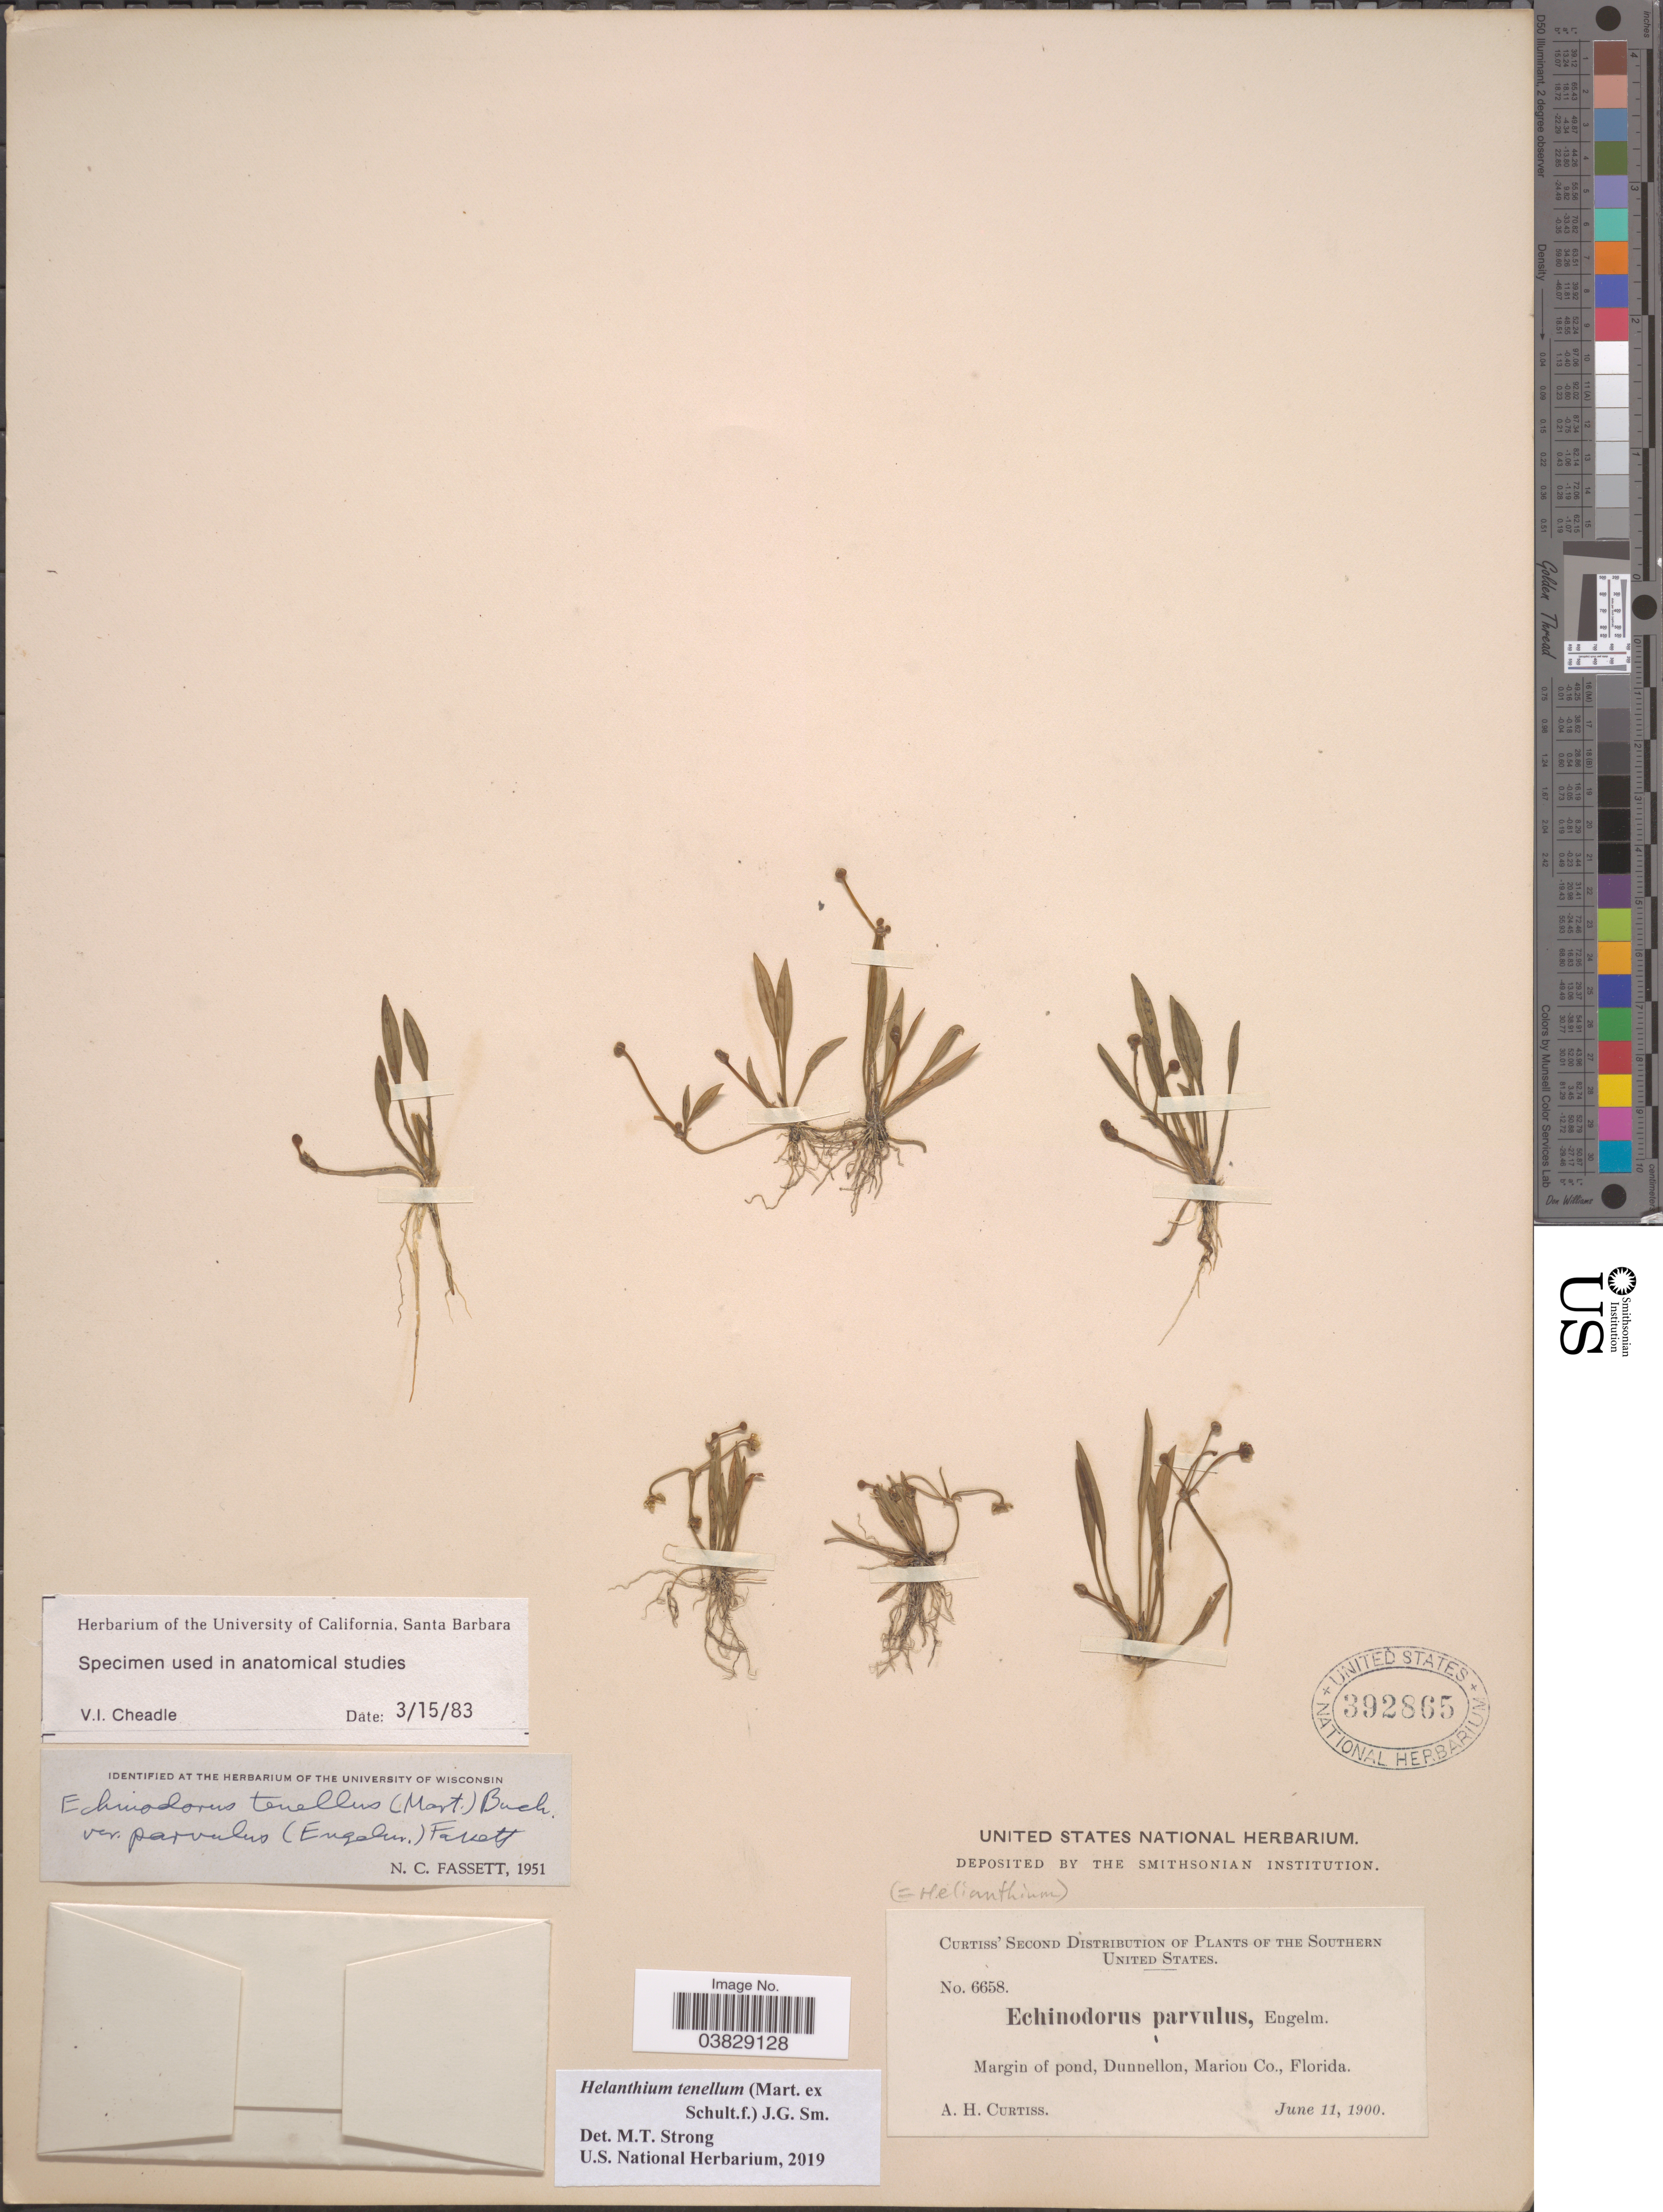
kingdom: Plantae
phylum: Tracheophyta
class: Liliopsida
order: Alismatales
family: Alismataceae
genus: Helanthium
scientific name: Helanthium tenellum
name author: (Mart. ex Schult. f.) J.G. Sm.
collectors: A. H. Curtiss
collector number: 6658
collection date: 1900-06-11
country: United States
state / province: Florida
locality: Margin of pond, Dunnellon, Marion Co.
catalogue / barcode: US 392865